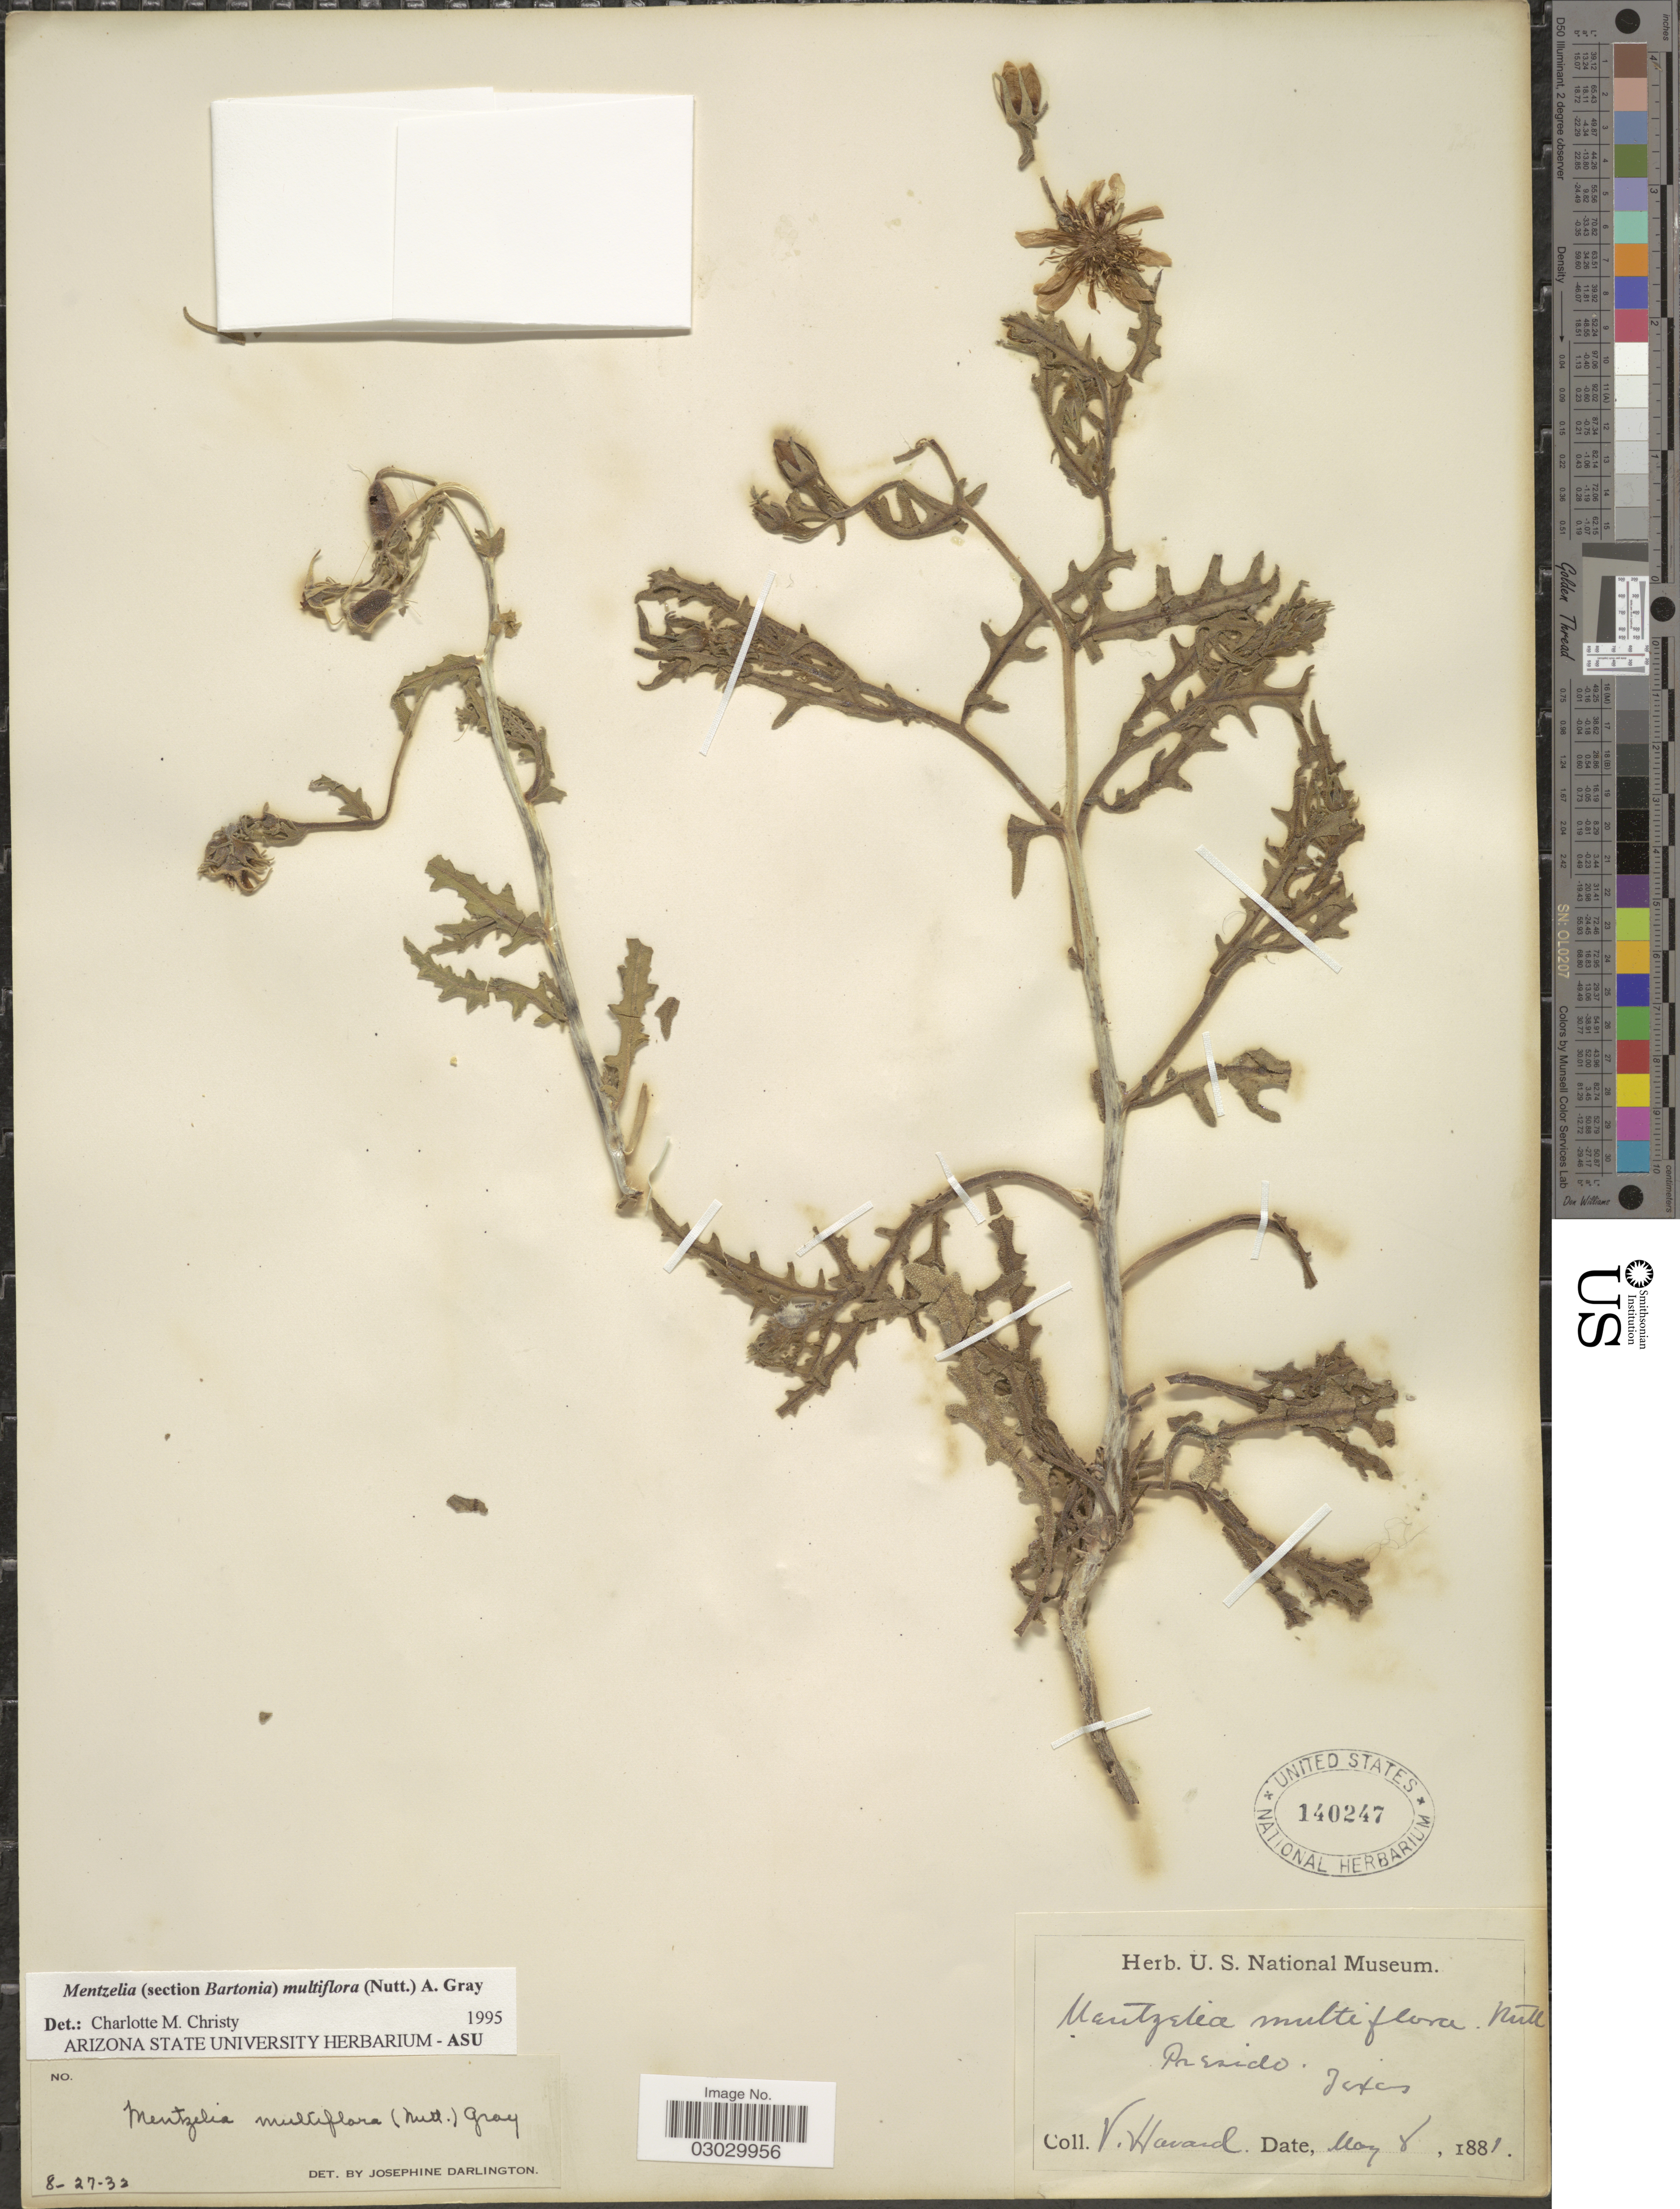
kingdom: Plantae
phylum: Tracheophyta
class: Magnoliopsida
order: Cornales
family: Loasaceae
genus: Mentzelia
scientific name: Mentzelia multiflora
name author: (Nutt.) A. Gray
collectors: V. Havard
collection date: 1881-05-08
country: United States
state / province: Texas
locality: Presido.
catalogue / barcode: US 140247